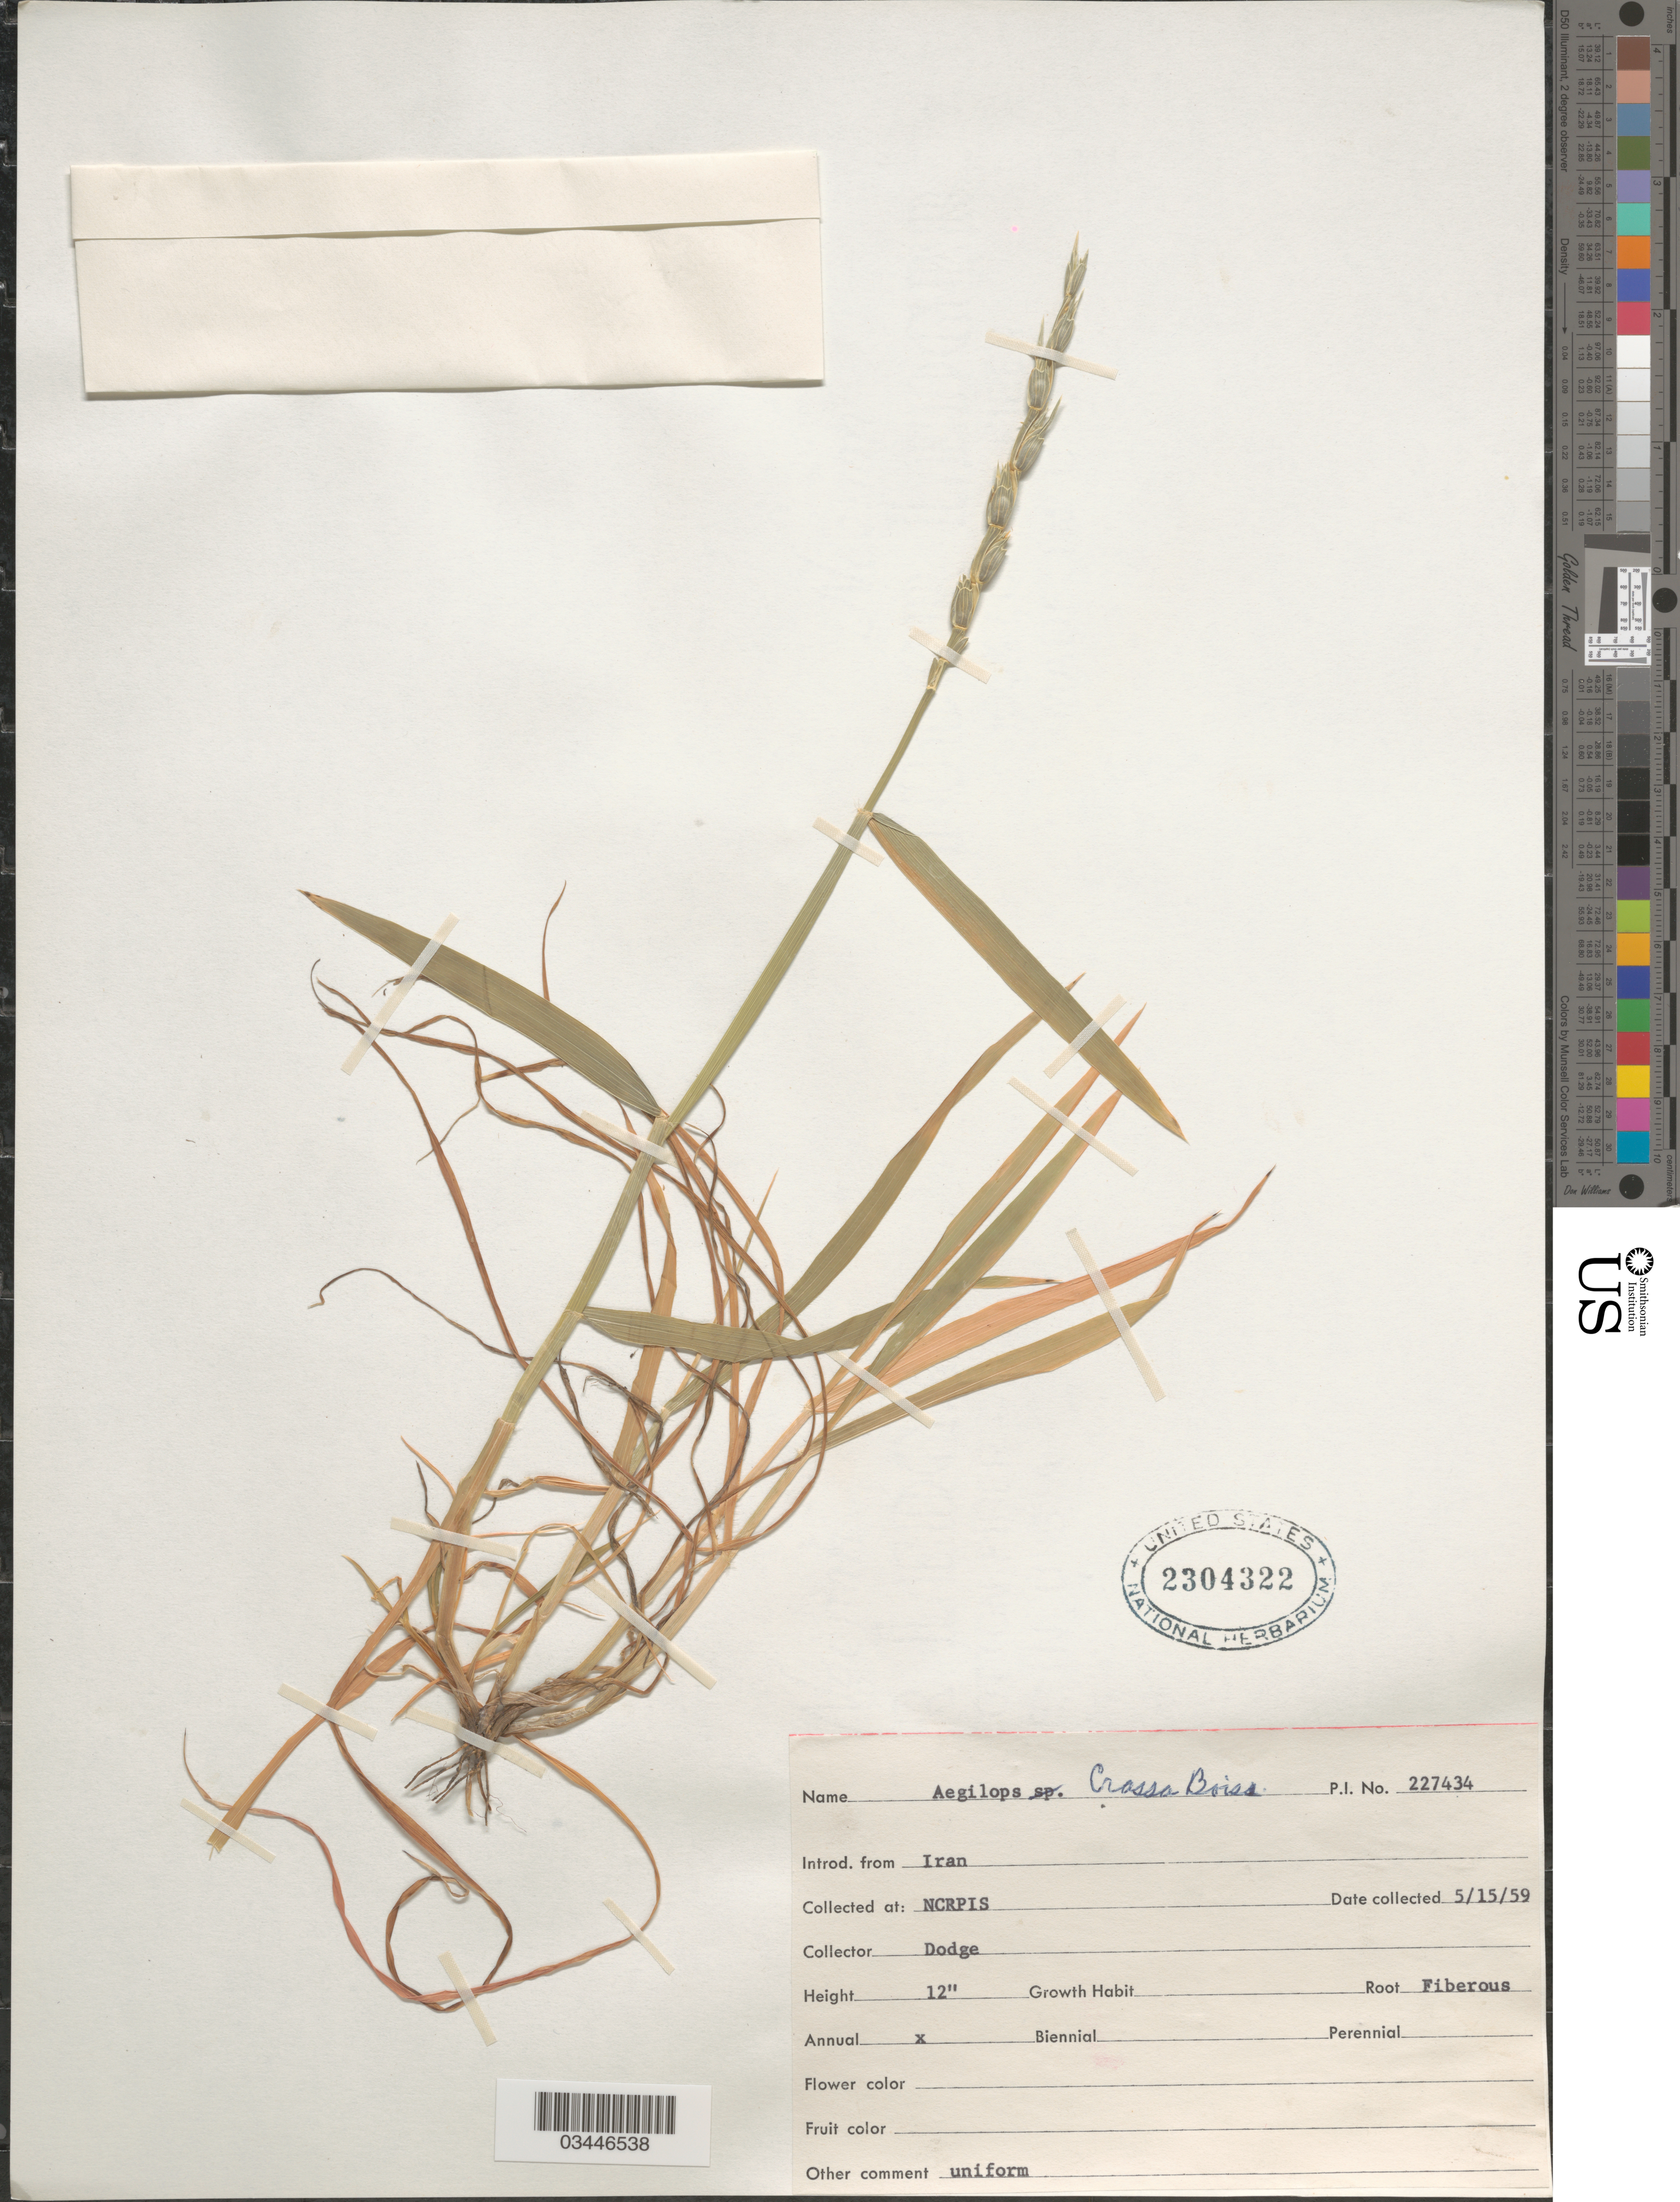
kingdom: Plantae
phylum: Tracheophyta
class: Liliopsida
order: Poales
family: Poaceae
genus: Aegilops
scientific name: Aegilops crassa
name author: Boiss.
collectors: -. Dodge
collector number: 227434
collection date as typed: Transcribed d/m/y: 15/5/59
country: United States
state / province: Iowa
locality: NCRPIS.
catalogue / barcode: US 2304322